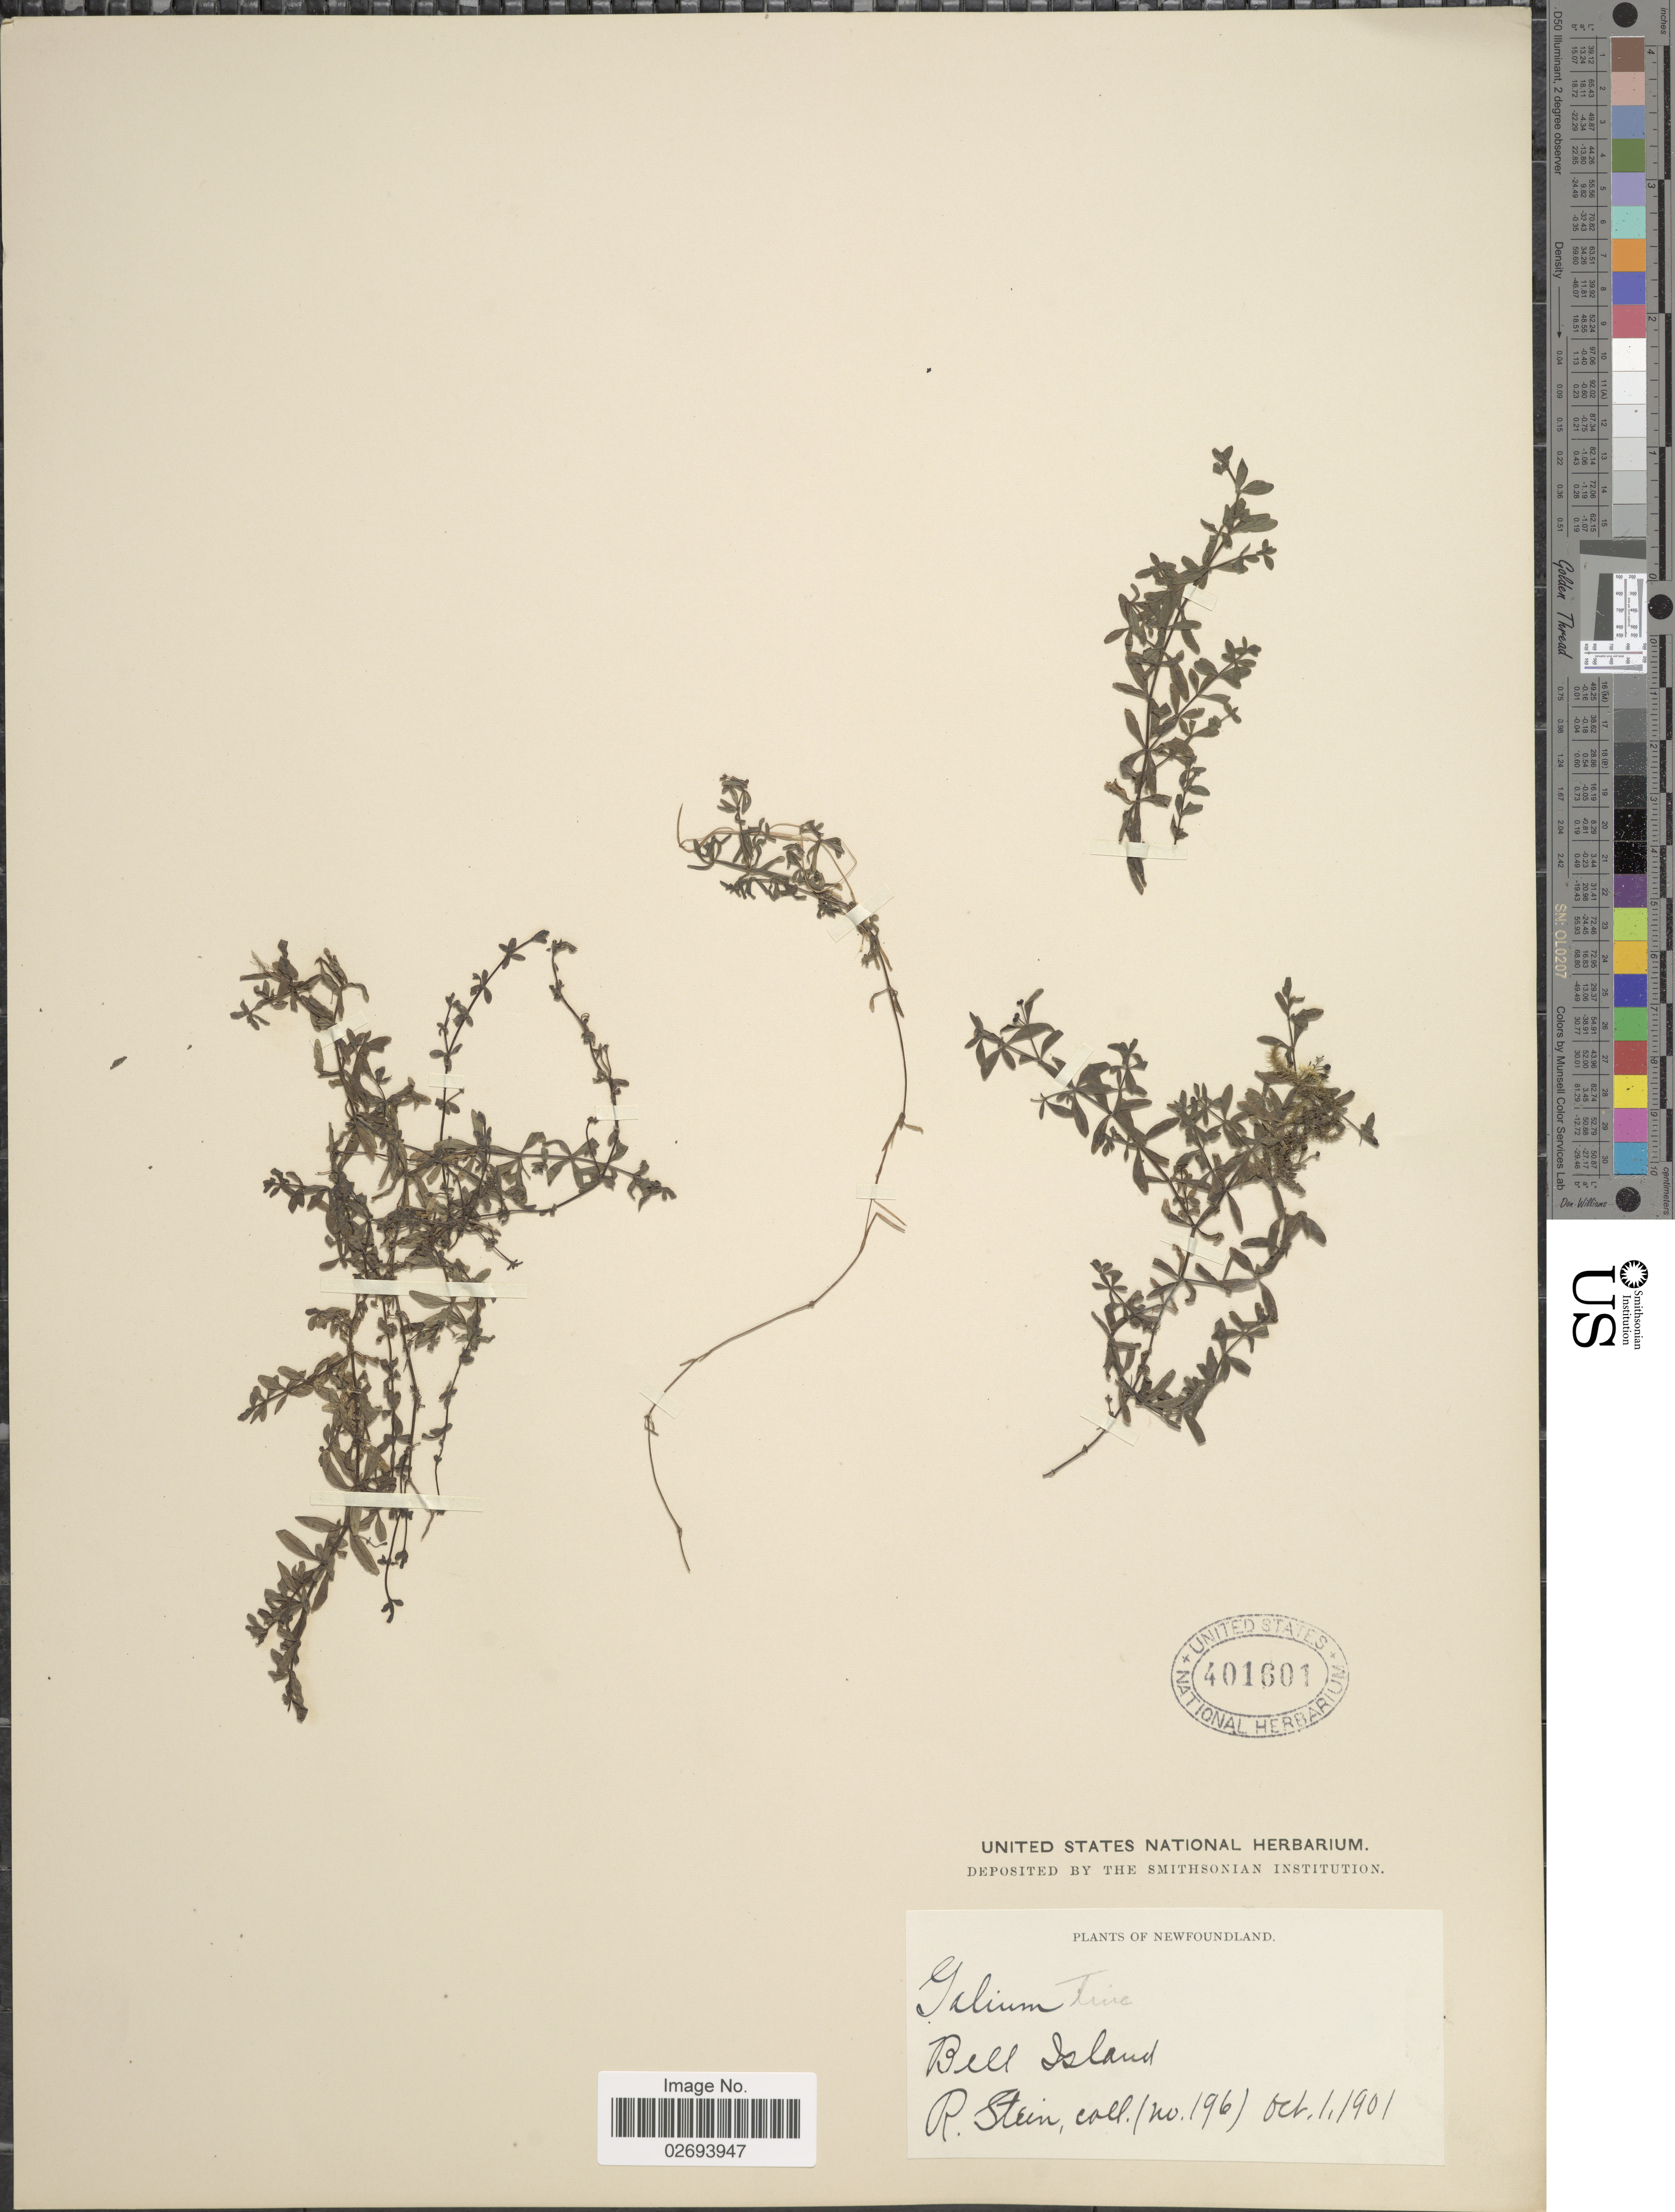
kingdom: Plantae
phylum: Tracheophyta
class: Magnoliopsida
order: Gentianales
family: Rubiaceae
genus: Galium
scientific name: Galium tinctorium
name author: (L.) Scop.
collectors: R. Stein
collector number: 196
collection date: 1901-10-01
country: Canada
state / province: Newfoundland and Labrador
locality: Bell Island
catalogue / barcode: US 401601